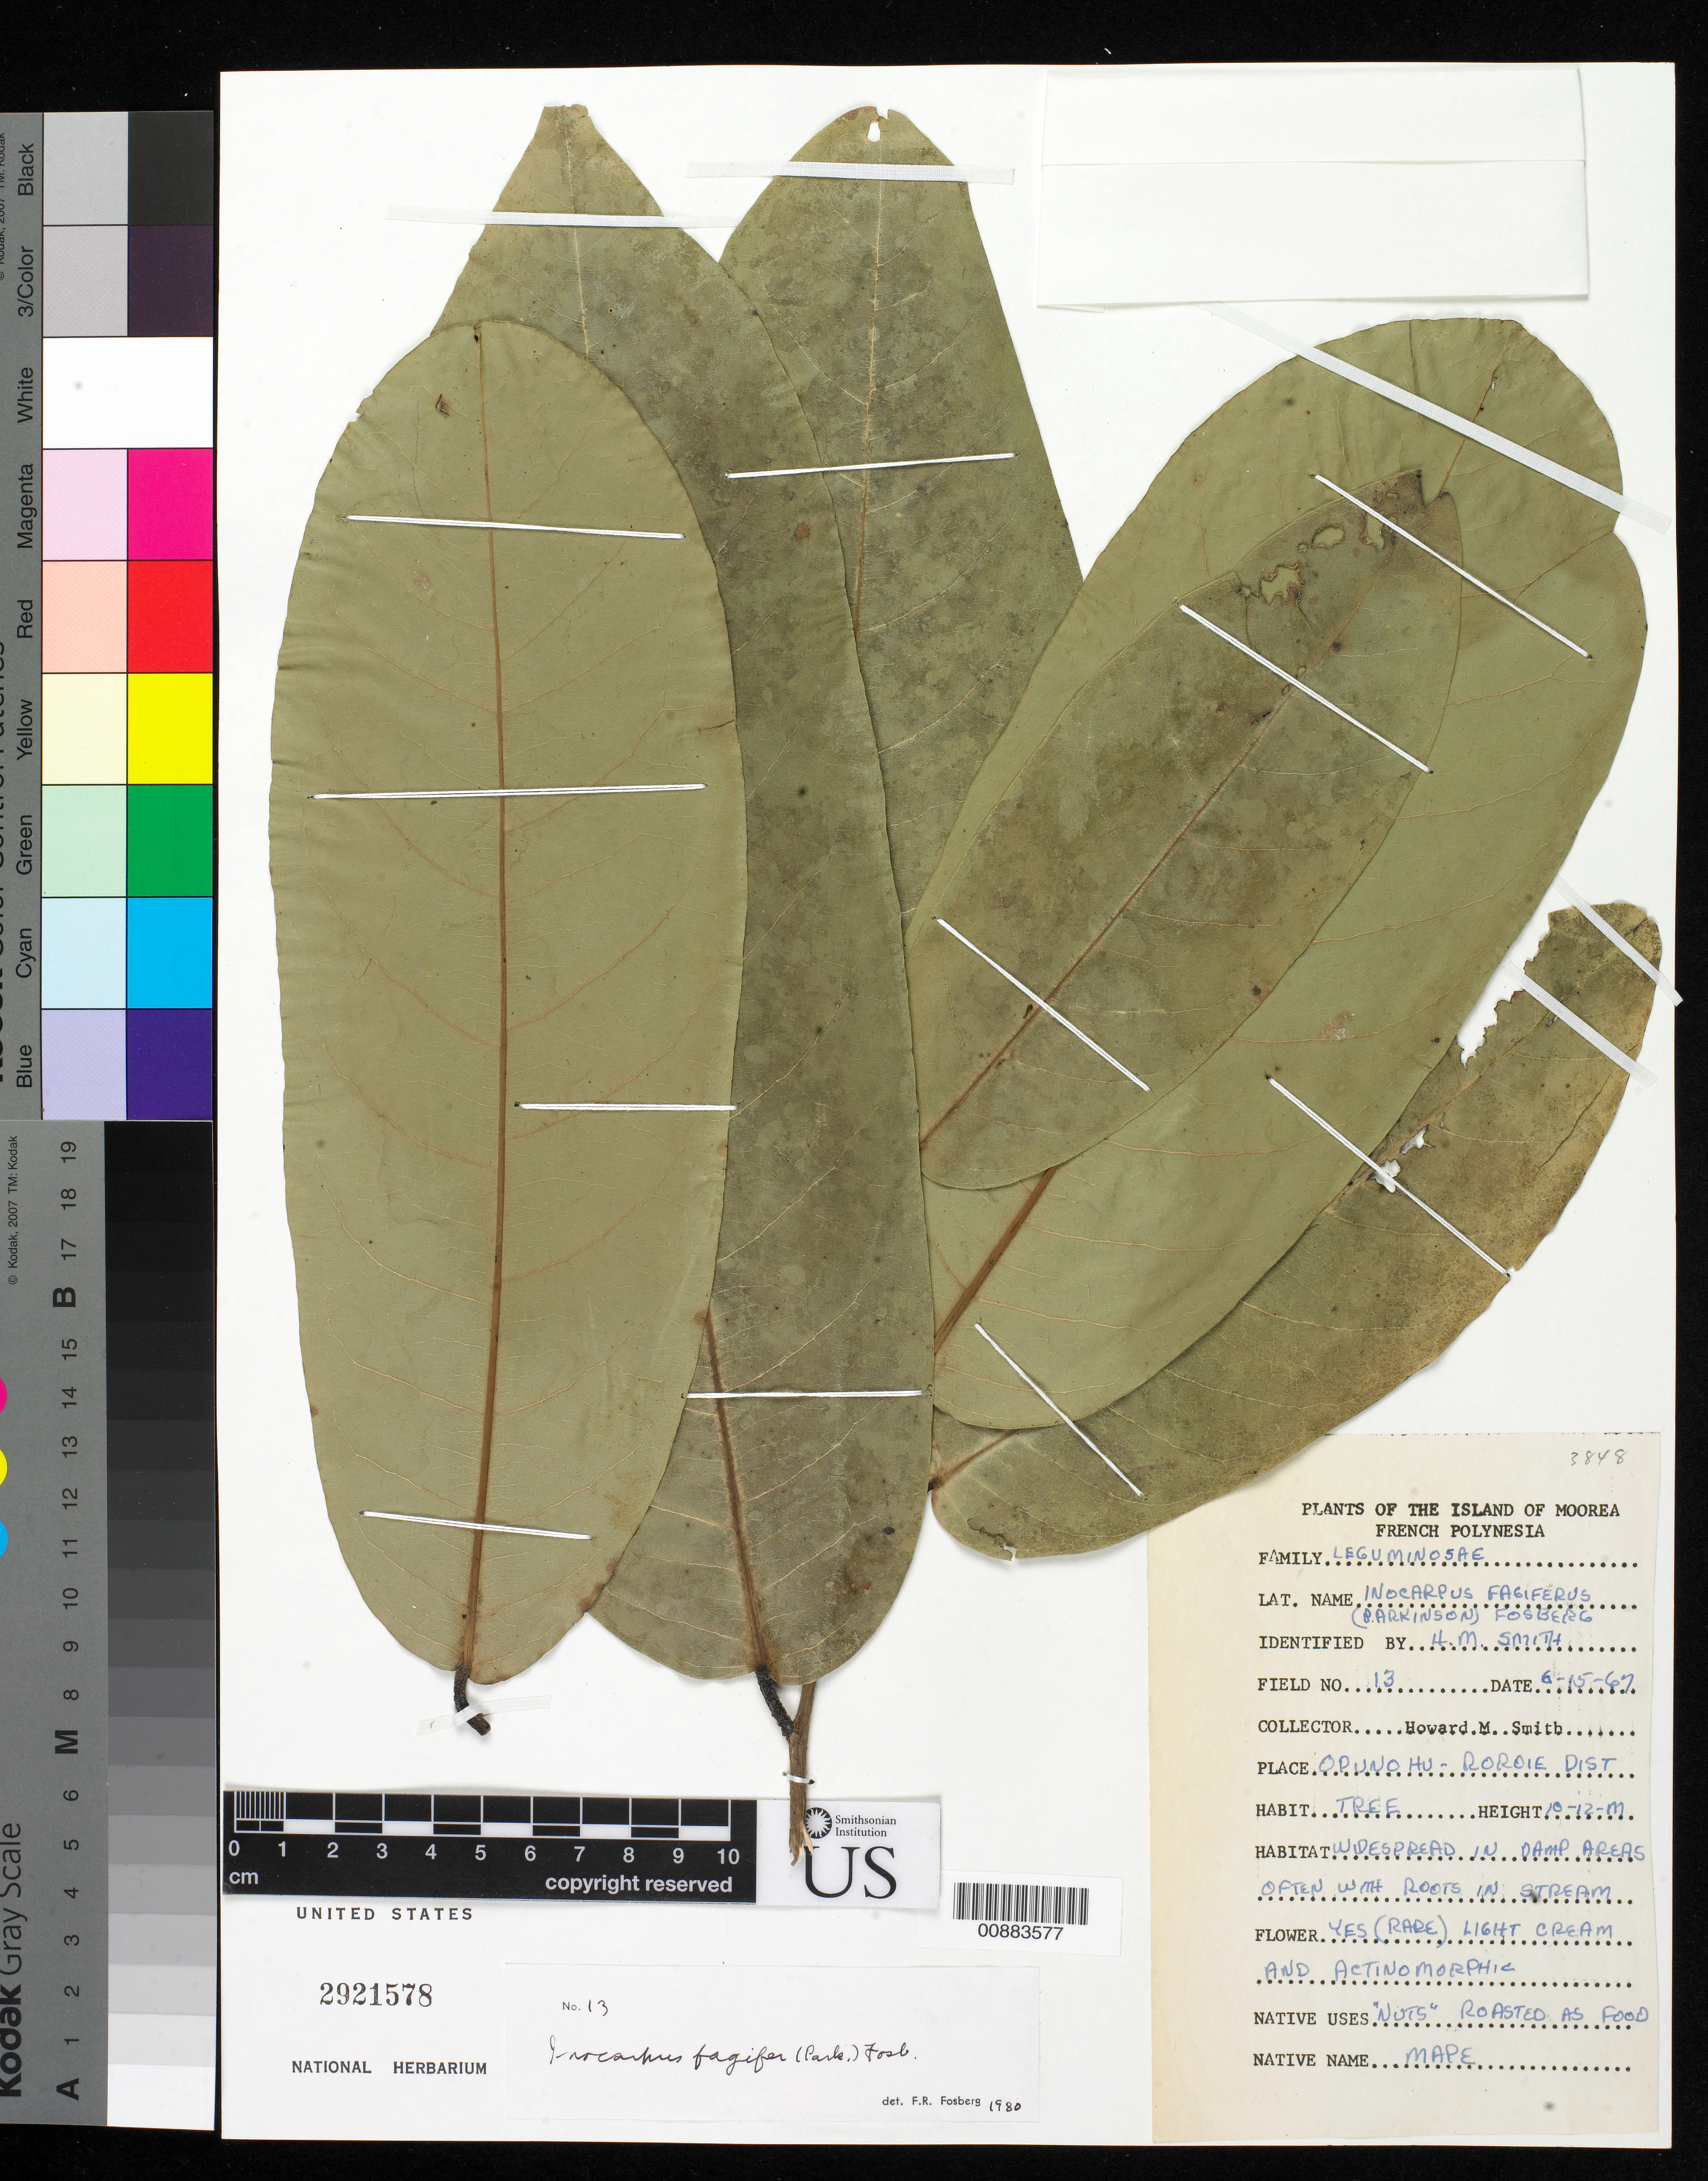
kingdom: Plantae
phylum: Tracheophyta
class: Magnoliopsida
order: Fabales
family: Fabaceae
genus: Inocarpus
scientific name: Inocarpus fagifer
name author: (Parkinson) Fosberg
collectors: H. M. Smith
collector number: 3848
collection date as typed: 15 Jun 1957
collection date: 1957-06-15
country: French Polynesia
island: Moorea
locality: Opunohu - Roroie Dist.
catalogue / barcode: US 2921578